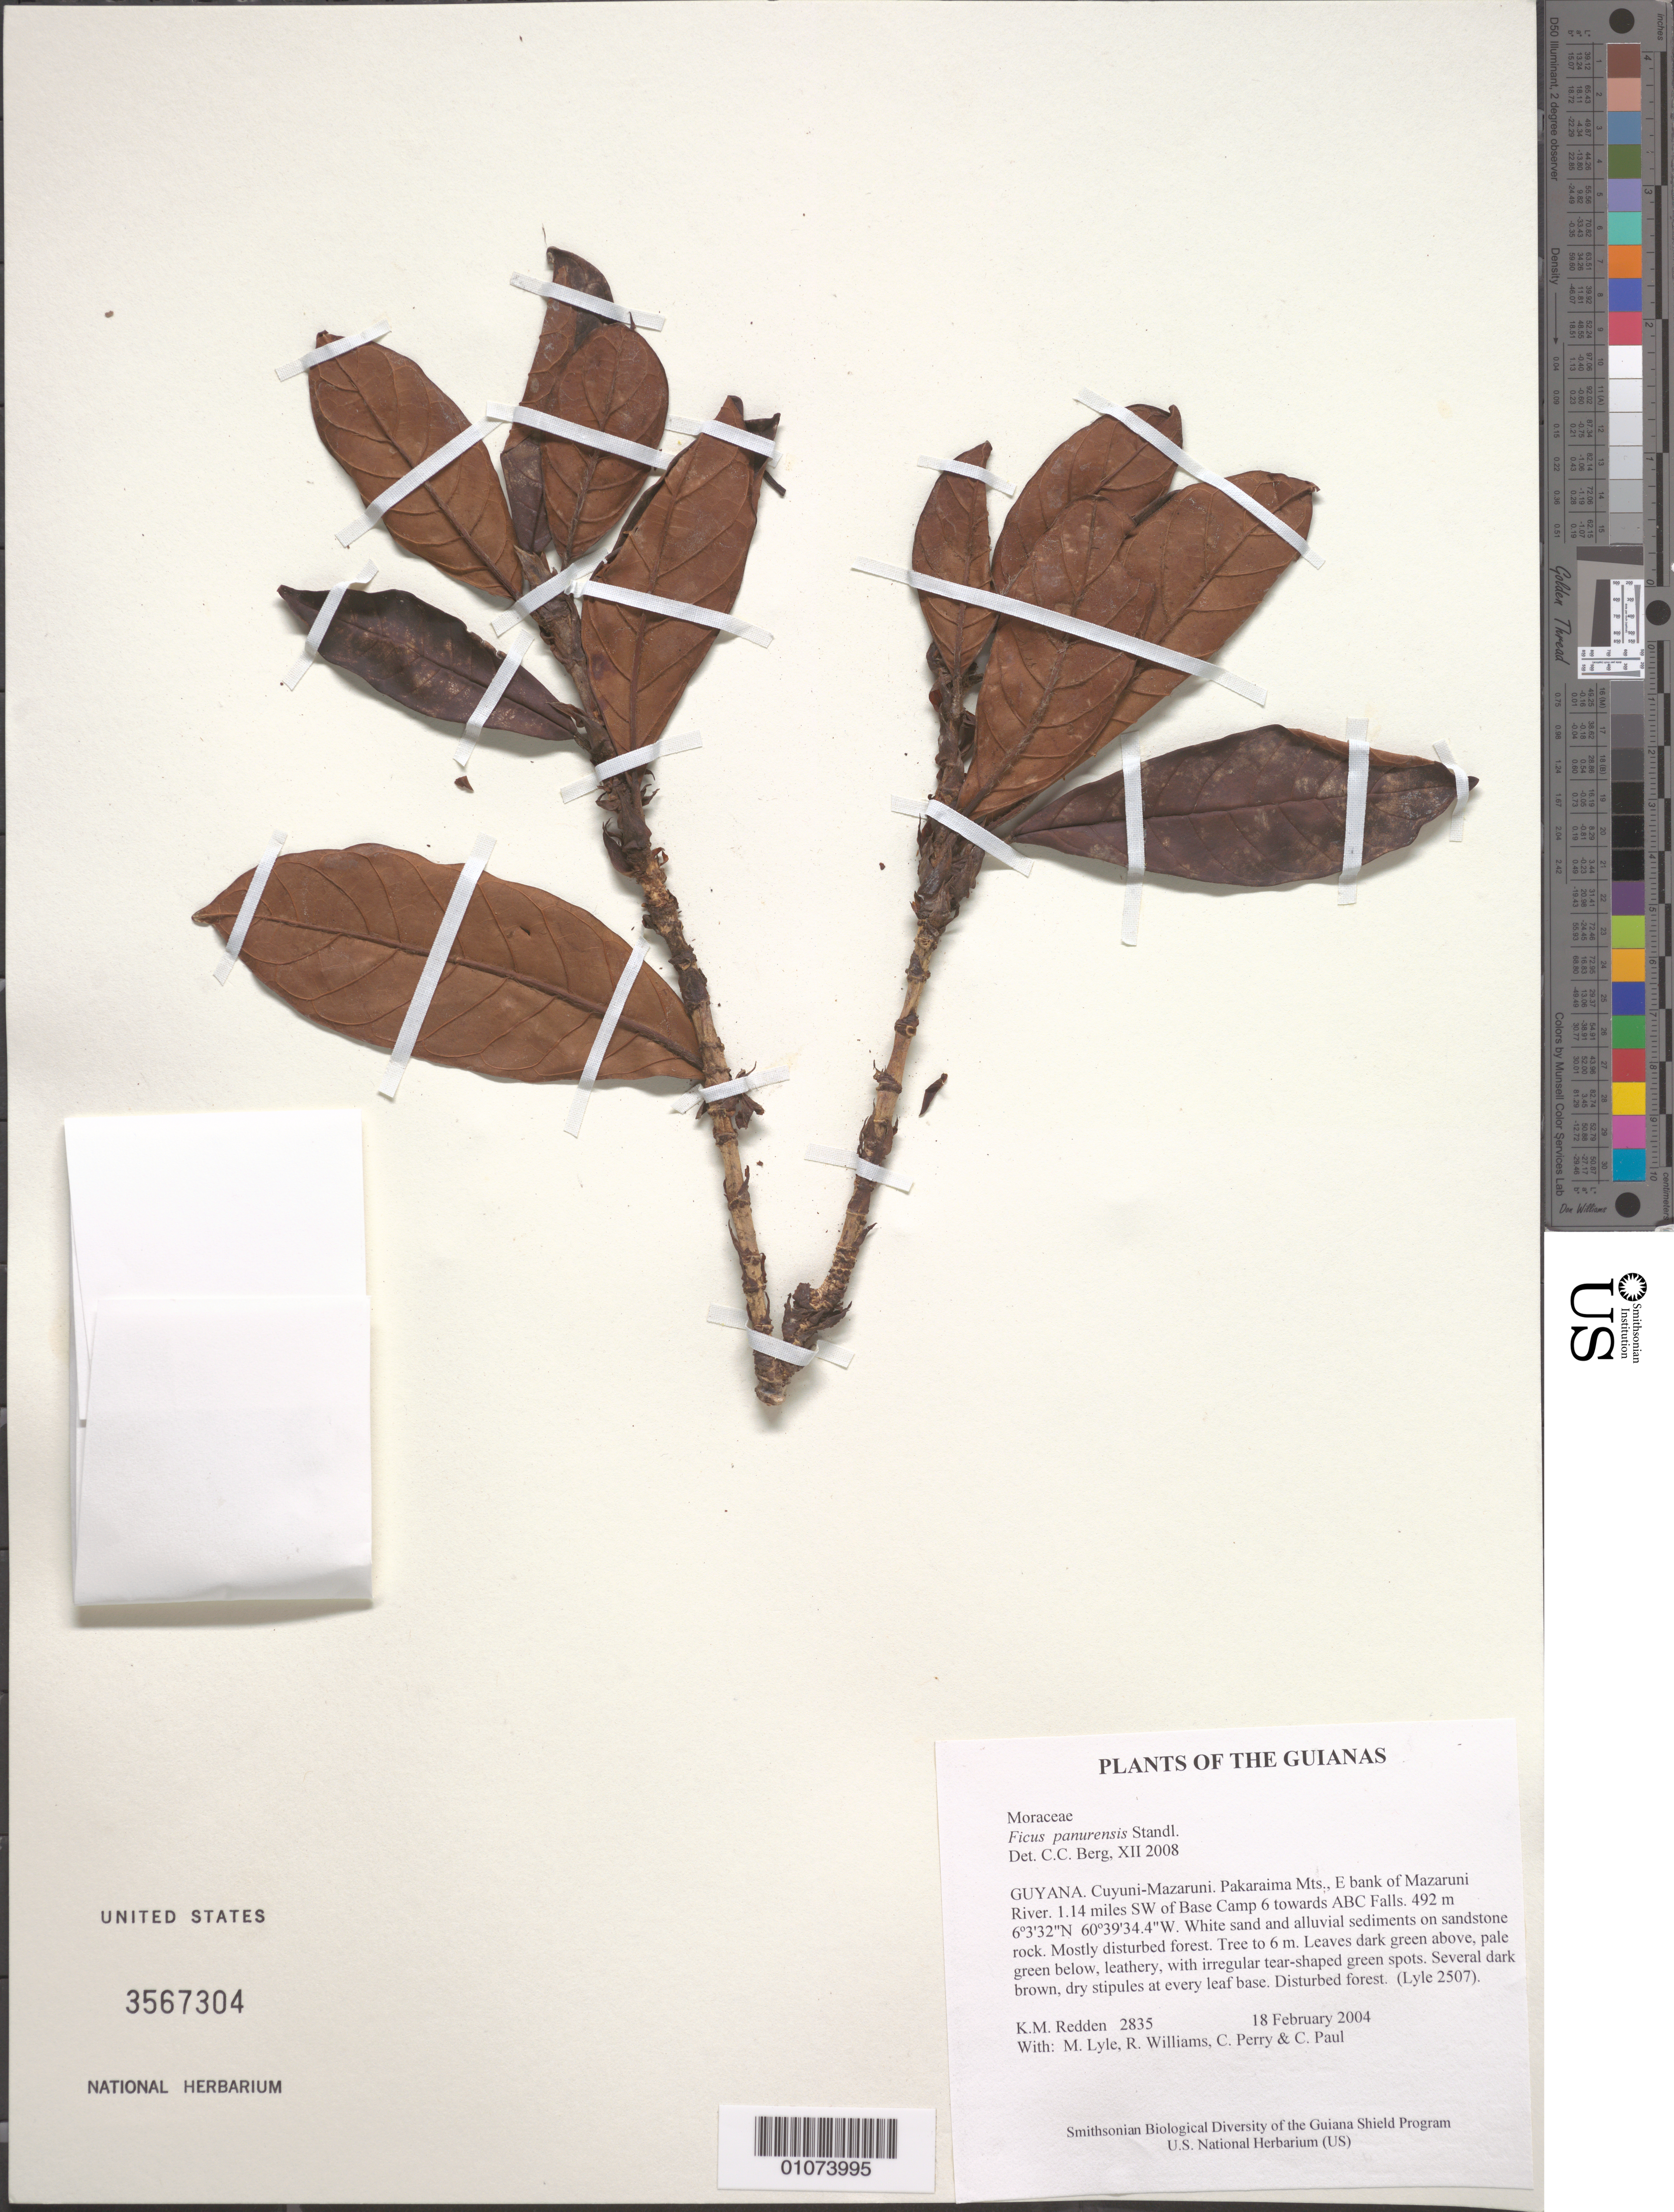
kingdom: Plantae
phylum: Tracheophyta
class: Magnoliopsida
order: Rosales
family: Moraceae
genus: Ficus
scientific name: Ficus panurensis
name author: Standl.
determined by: Berg, C. C.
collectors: K. M. Redden, M. Lyle, R. Williams, C. Perry & C. Paul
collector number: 2835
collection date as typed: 18 February 2004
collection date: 2004-02-18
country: Guyana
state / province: Cuyuni-Mazaruni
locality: Pakaraima Mts., E bank of Mazaruni River. 1.14 miles SW of Base Camp 6 towards ABC Falls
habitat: White sand and alluvial sediments on sandstone rock. Mostly disturbed forest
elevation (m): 492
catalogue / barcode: US 3567304